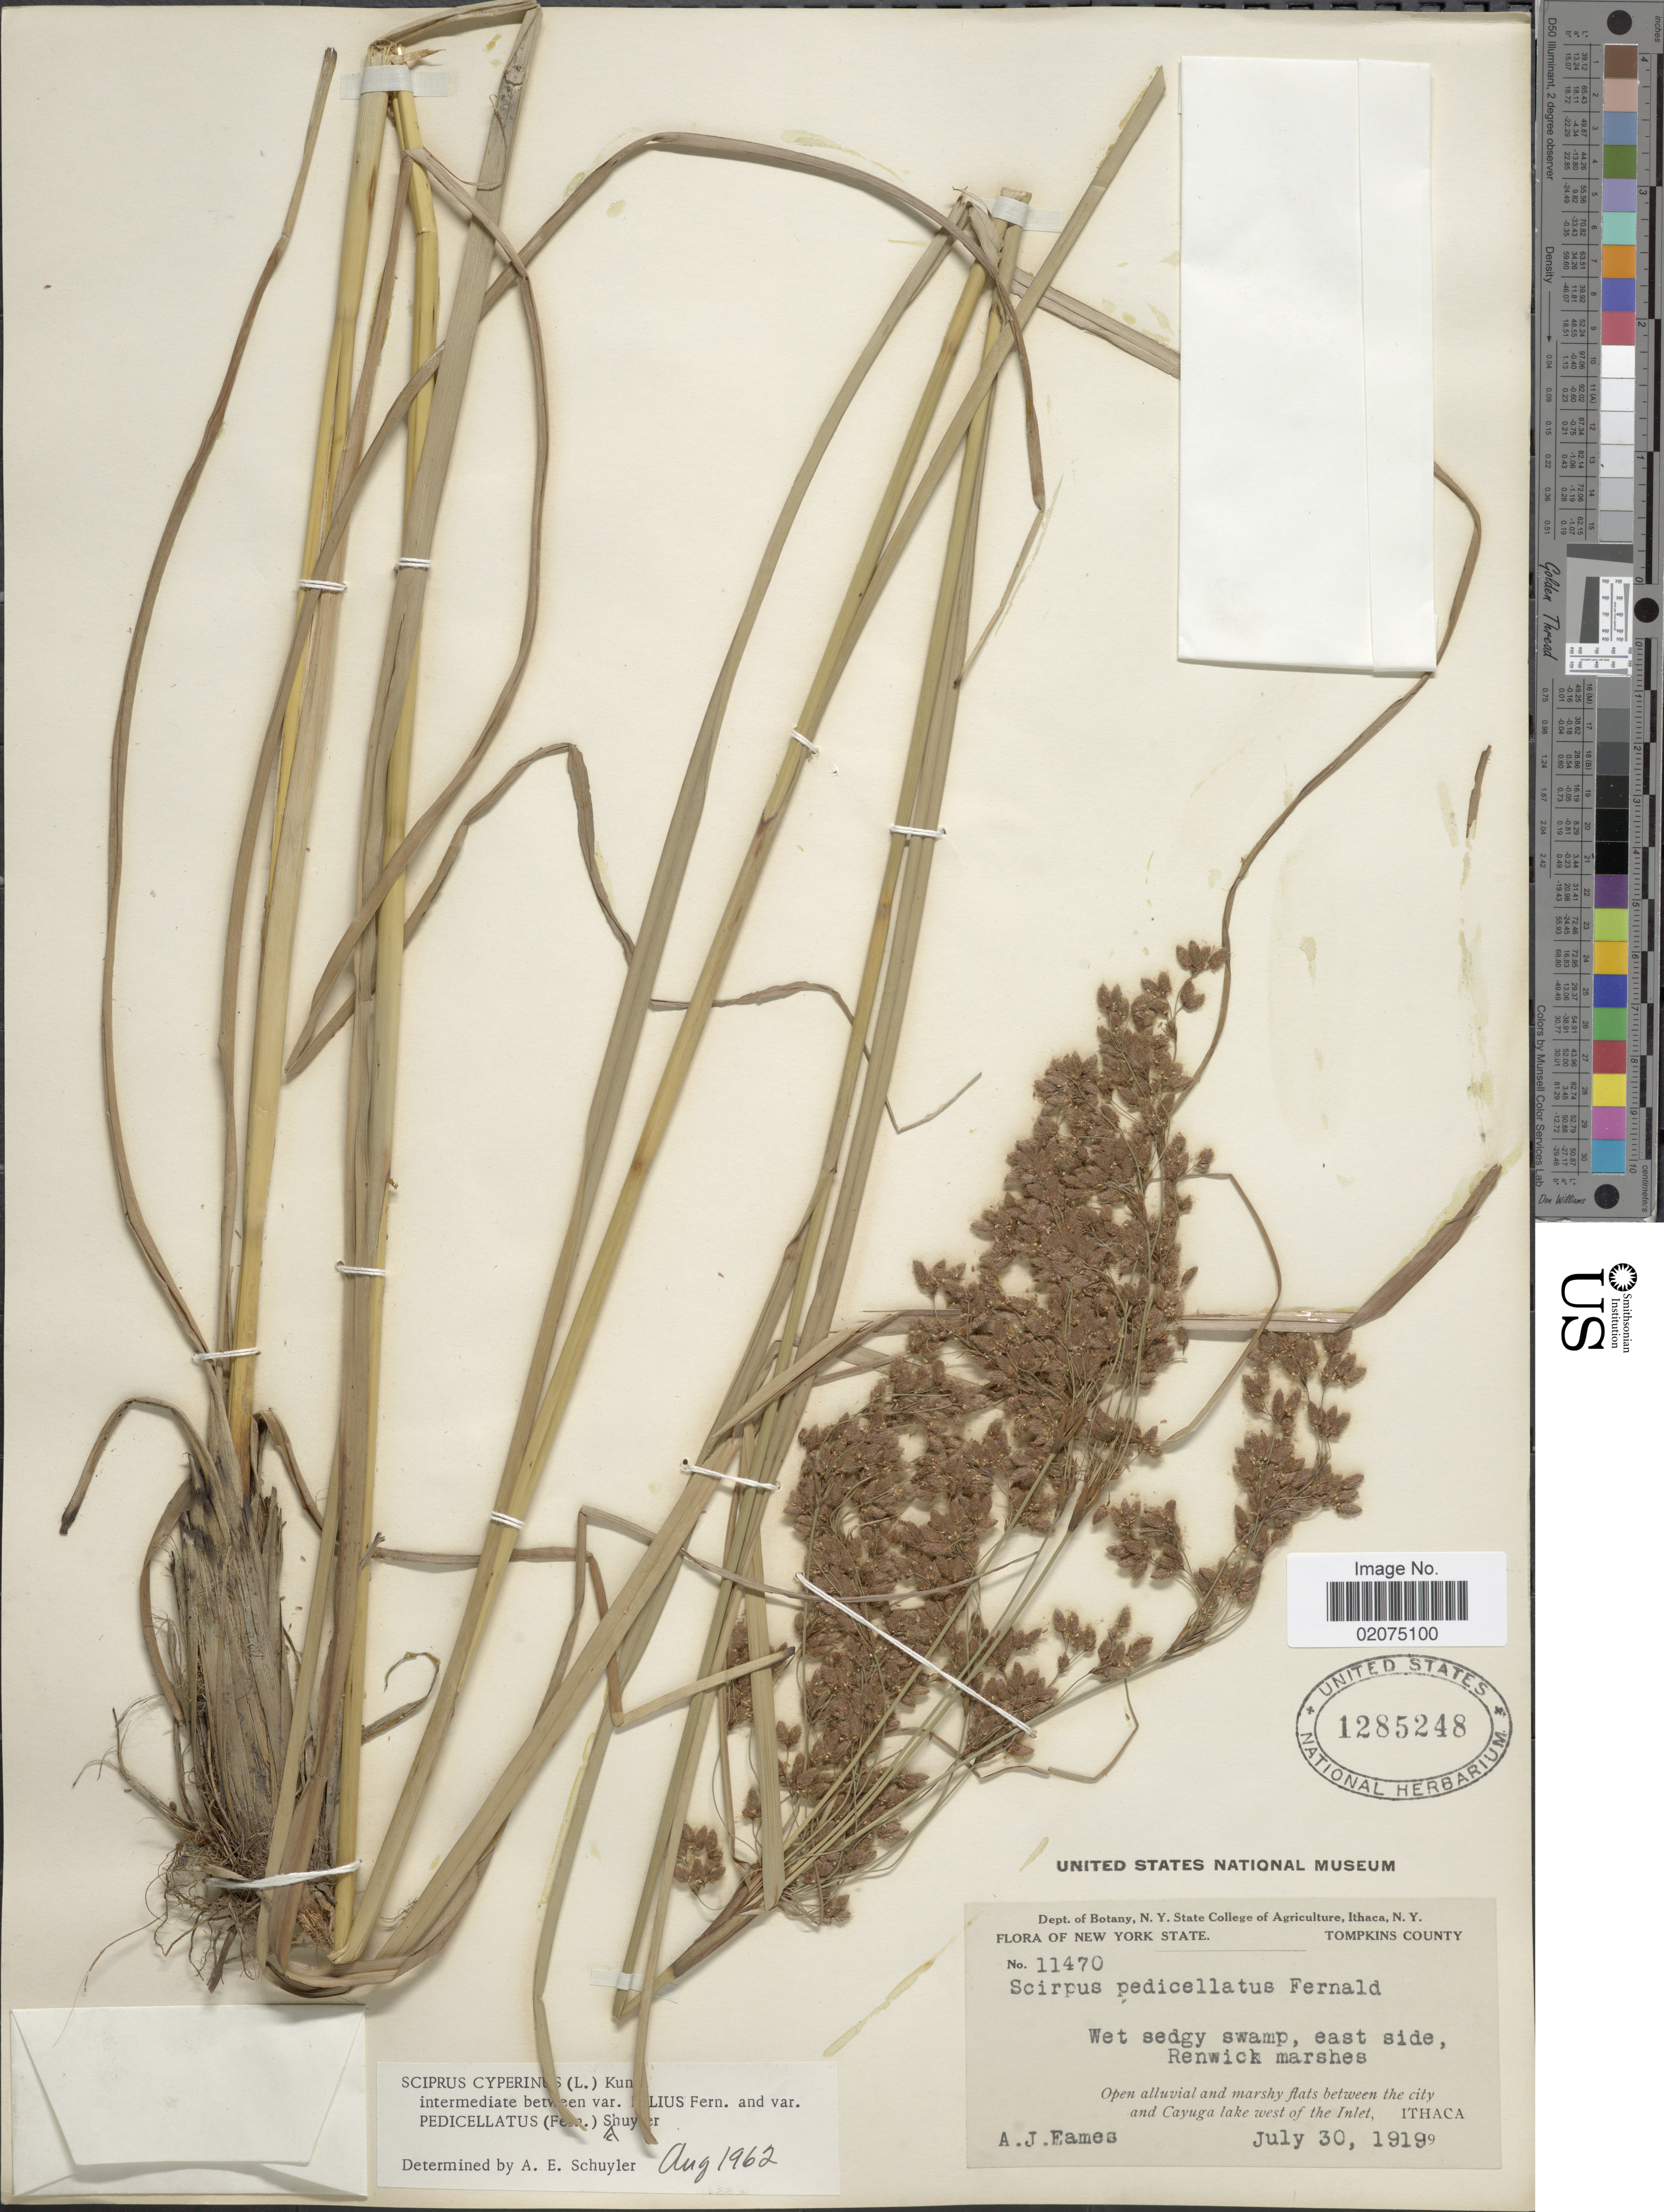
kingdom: Plantae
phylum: Tracheophyta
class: Liliopsida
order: Poales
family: Cyperaceae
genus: Scirpus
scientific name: Scirpus cyperinus (L.) Kunth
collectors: A. J. Eames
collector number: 11470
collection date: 1919-07-30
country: United States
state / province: New York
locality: Tompkins County, Renwick marshes, between the city and Cayuga lake west of the Inlet, Ithaca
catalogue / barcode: US 1285248